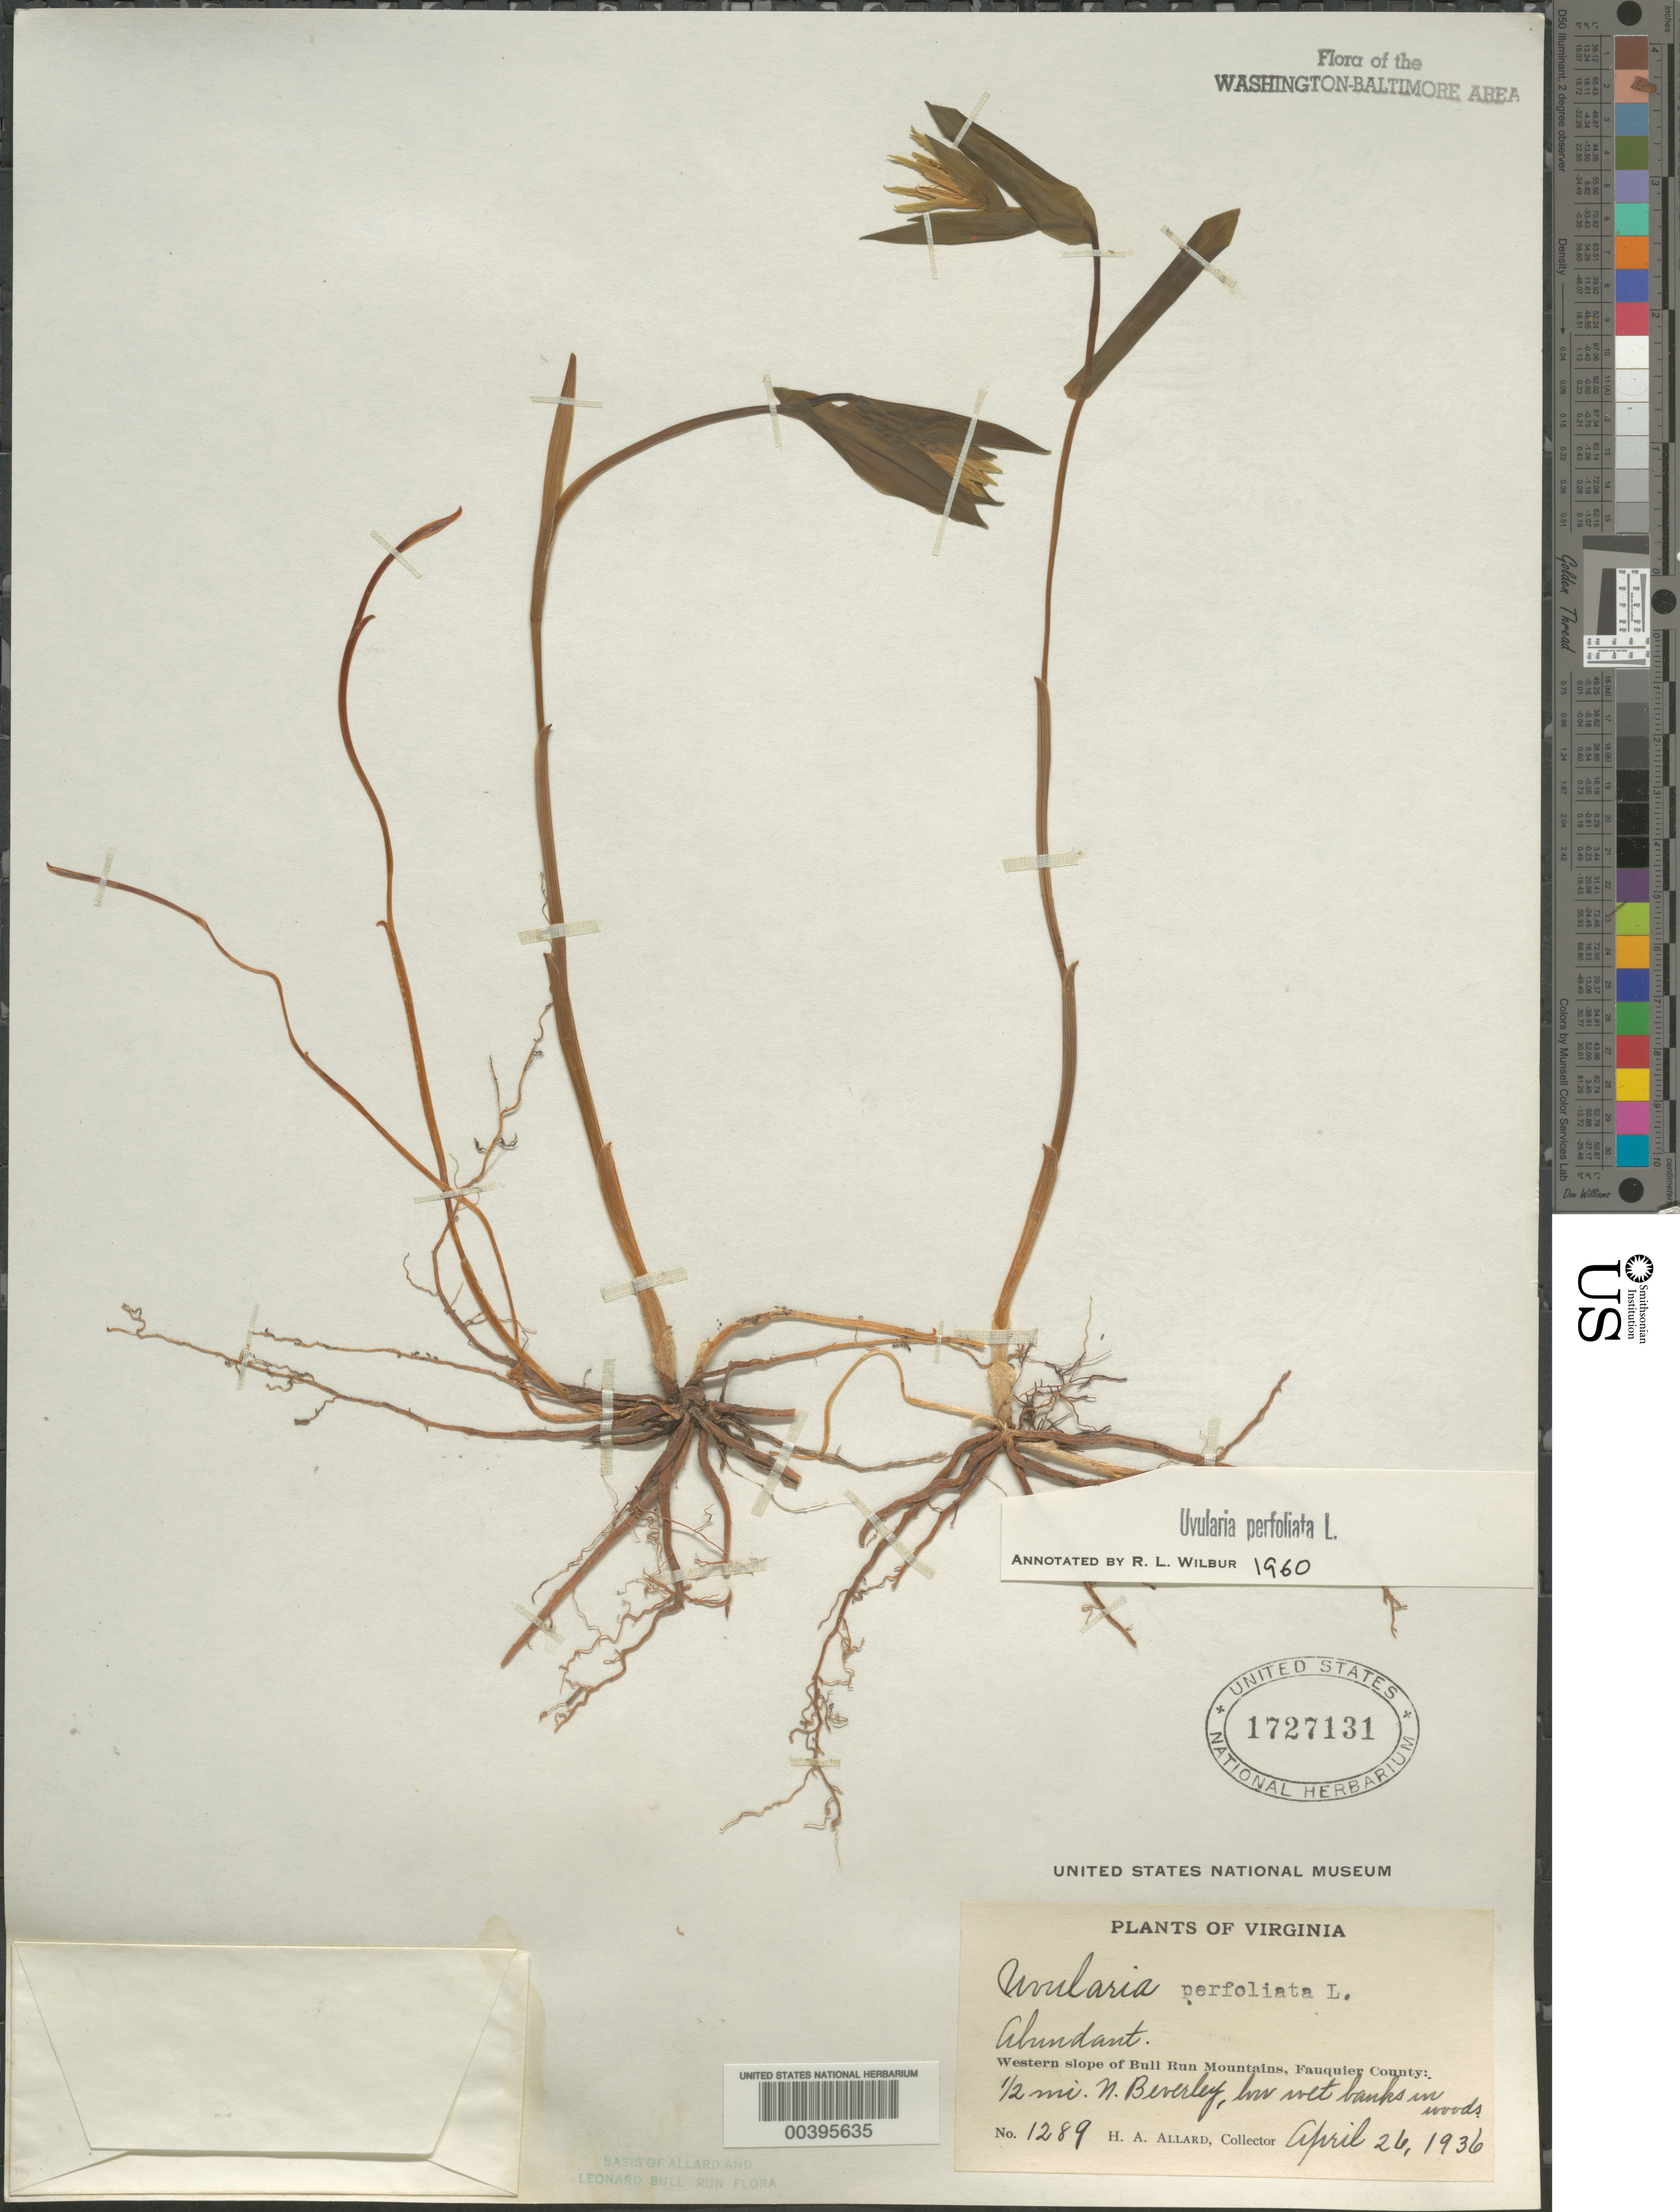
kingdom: Plantae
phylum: Tracheophyta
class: Liliopsida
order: Liliales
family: Colchicaceae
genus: Uvularia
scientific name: Uvularia perfoliata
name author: L.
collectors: H. A. Allard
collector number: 1289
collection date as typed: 26 Apr 1936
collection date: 1936-04-26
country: United States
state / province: Virginia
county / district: Fauquier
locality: North of Beverley, western slope of Bull Run Mountains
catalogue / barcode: US 1727131